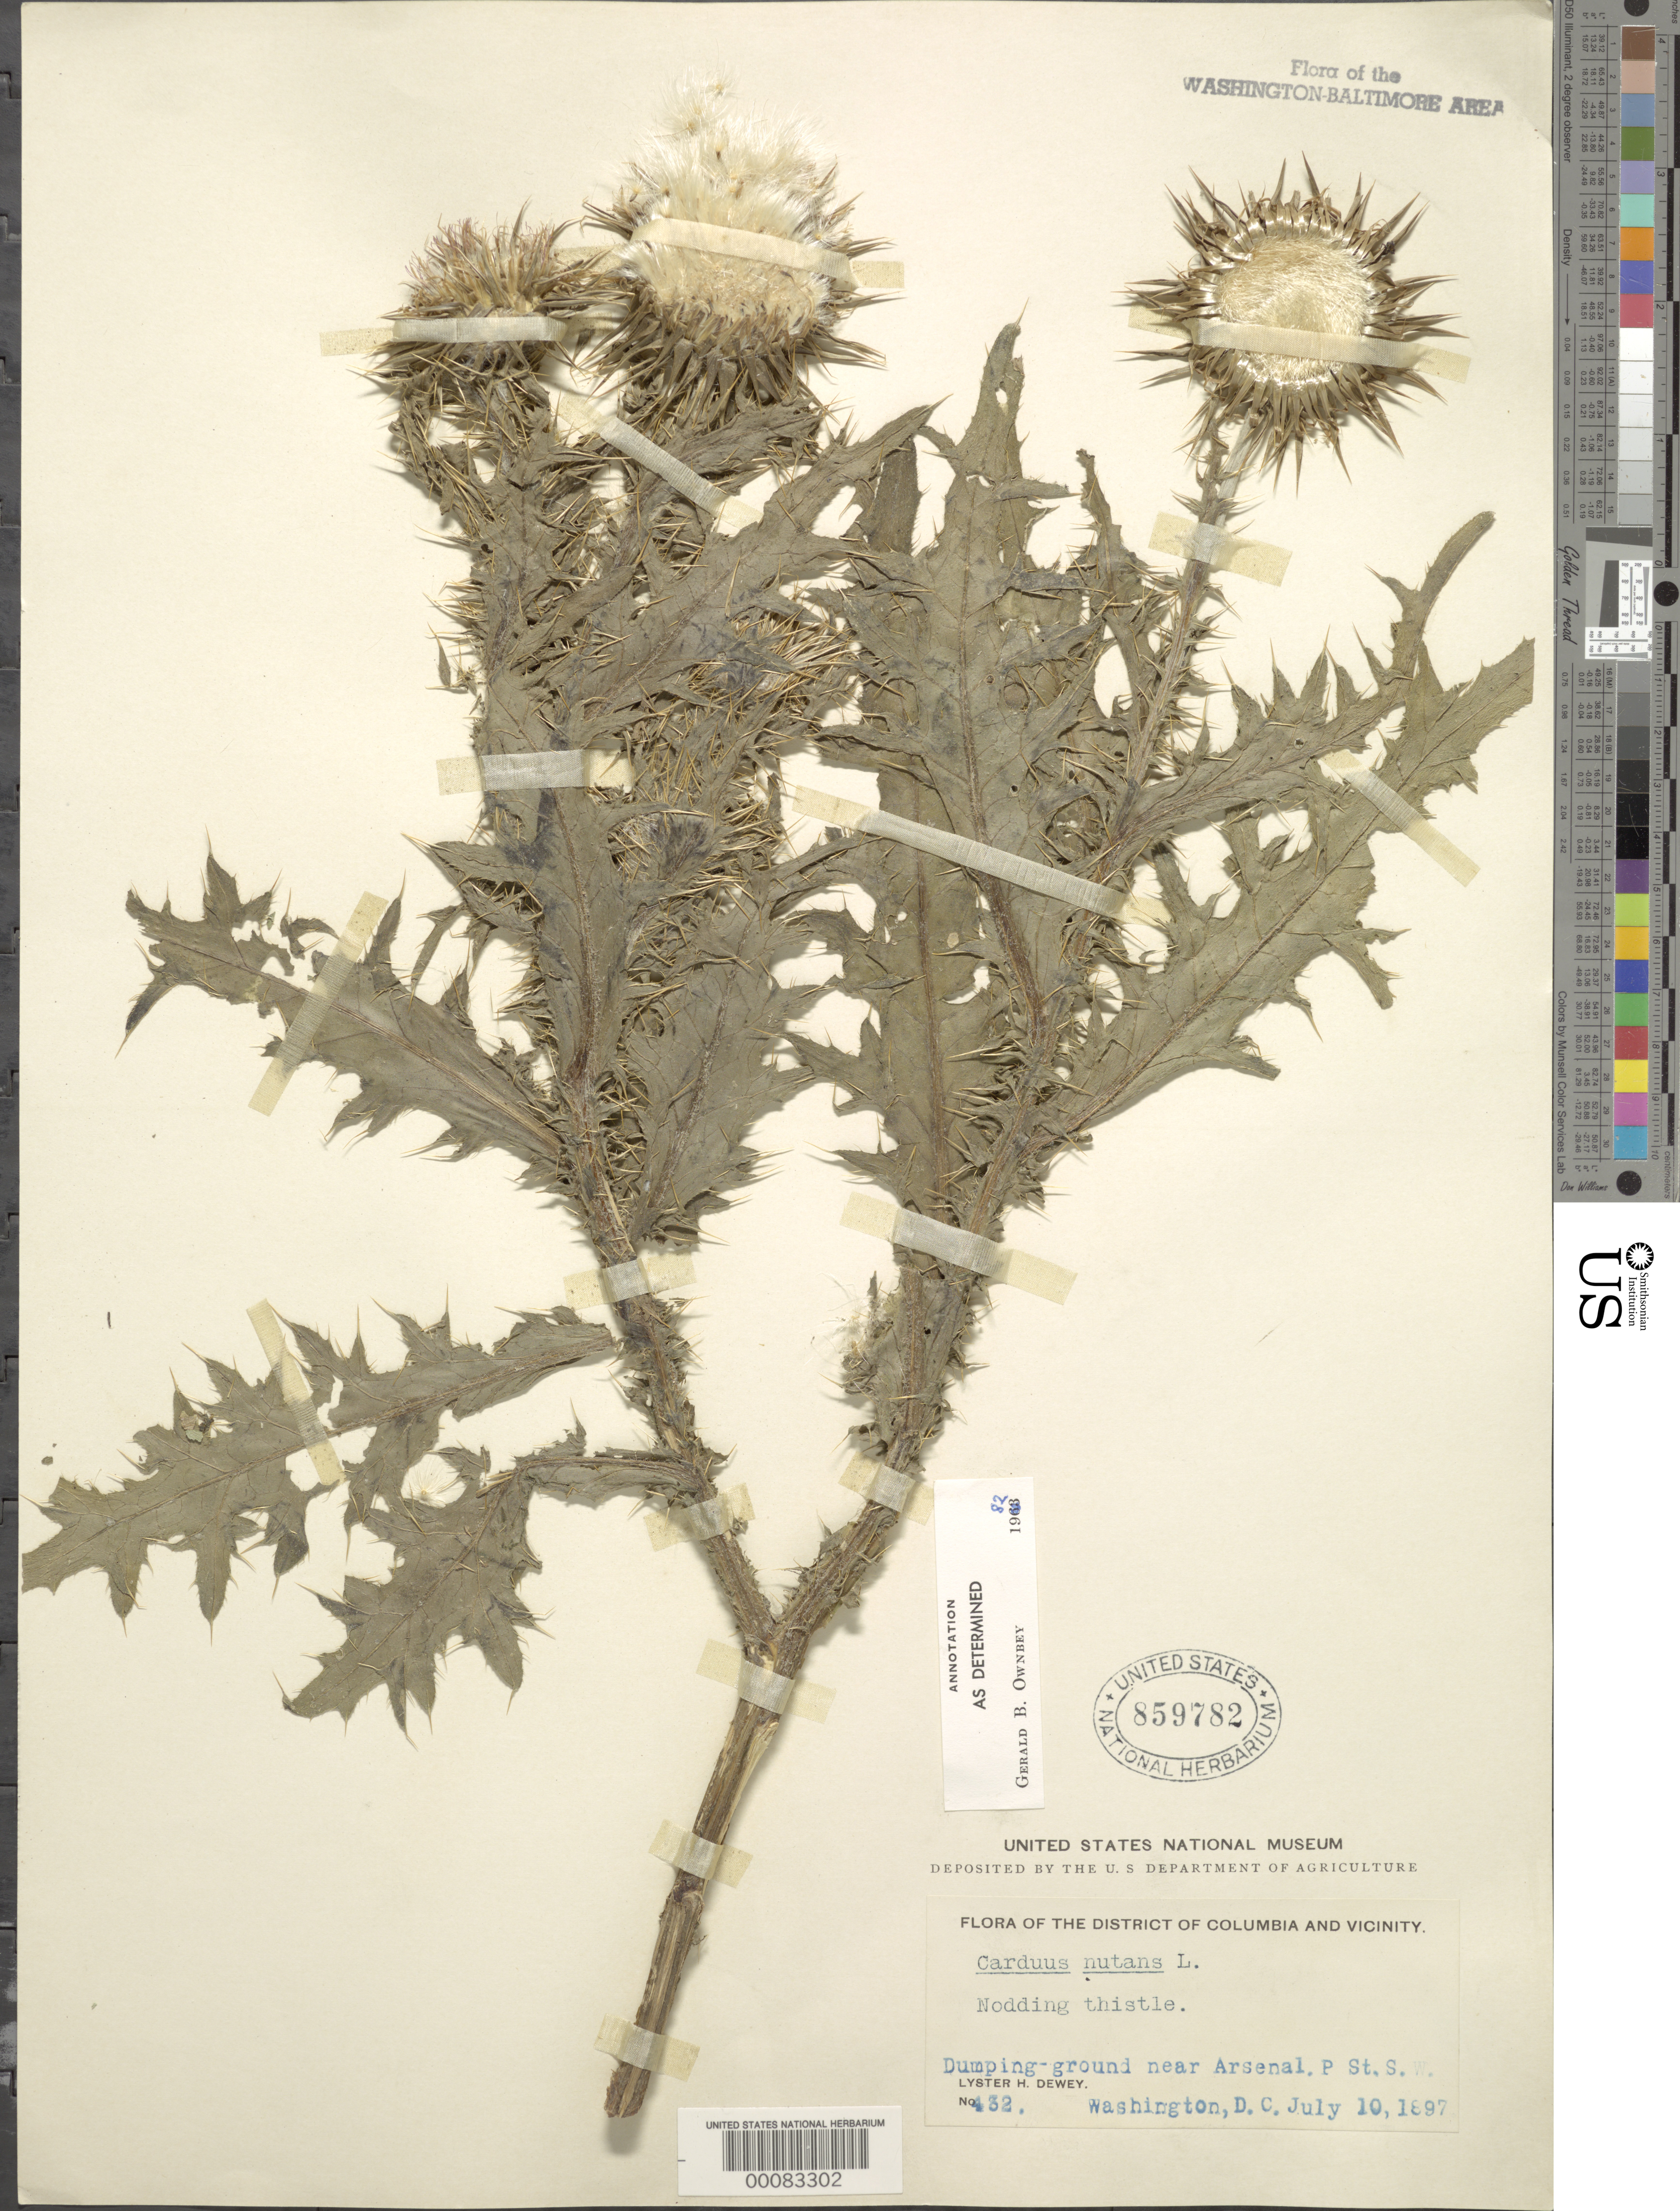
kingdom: Plantae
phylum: Tracheophyta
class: Magnoliopsida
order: Asterales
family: Asteraceae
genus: Carduus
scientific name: Carduus nutans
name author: L.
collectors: L. H. Dewey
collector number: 432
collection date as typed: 10 Jul 1897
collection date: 1897-07-10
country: United States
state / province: District of Columbia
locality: P St near Arsenal Sw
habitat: Dumping ground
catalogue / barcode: US 859782